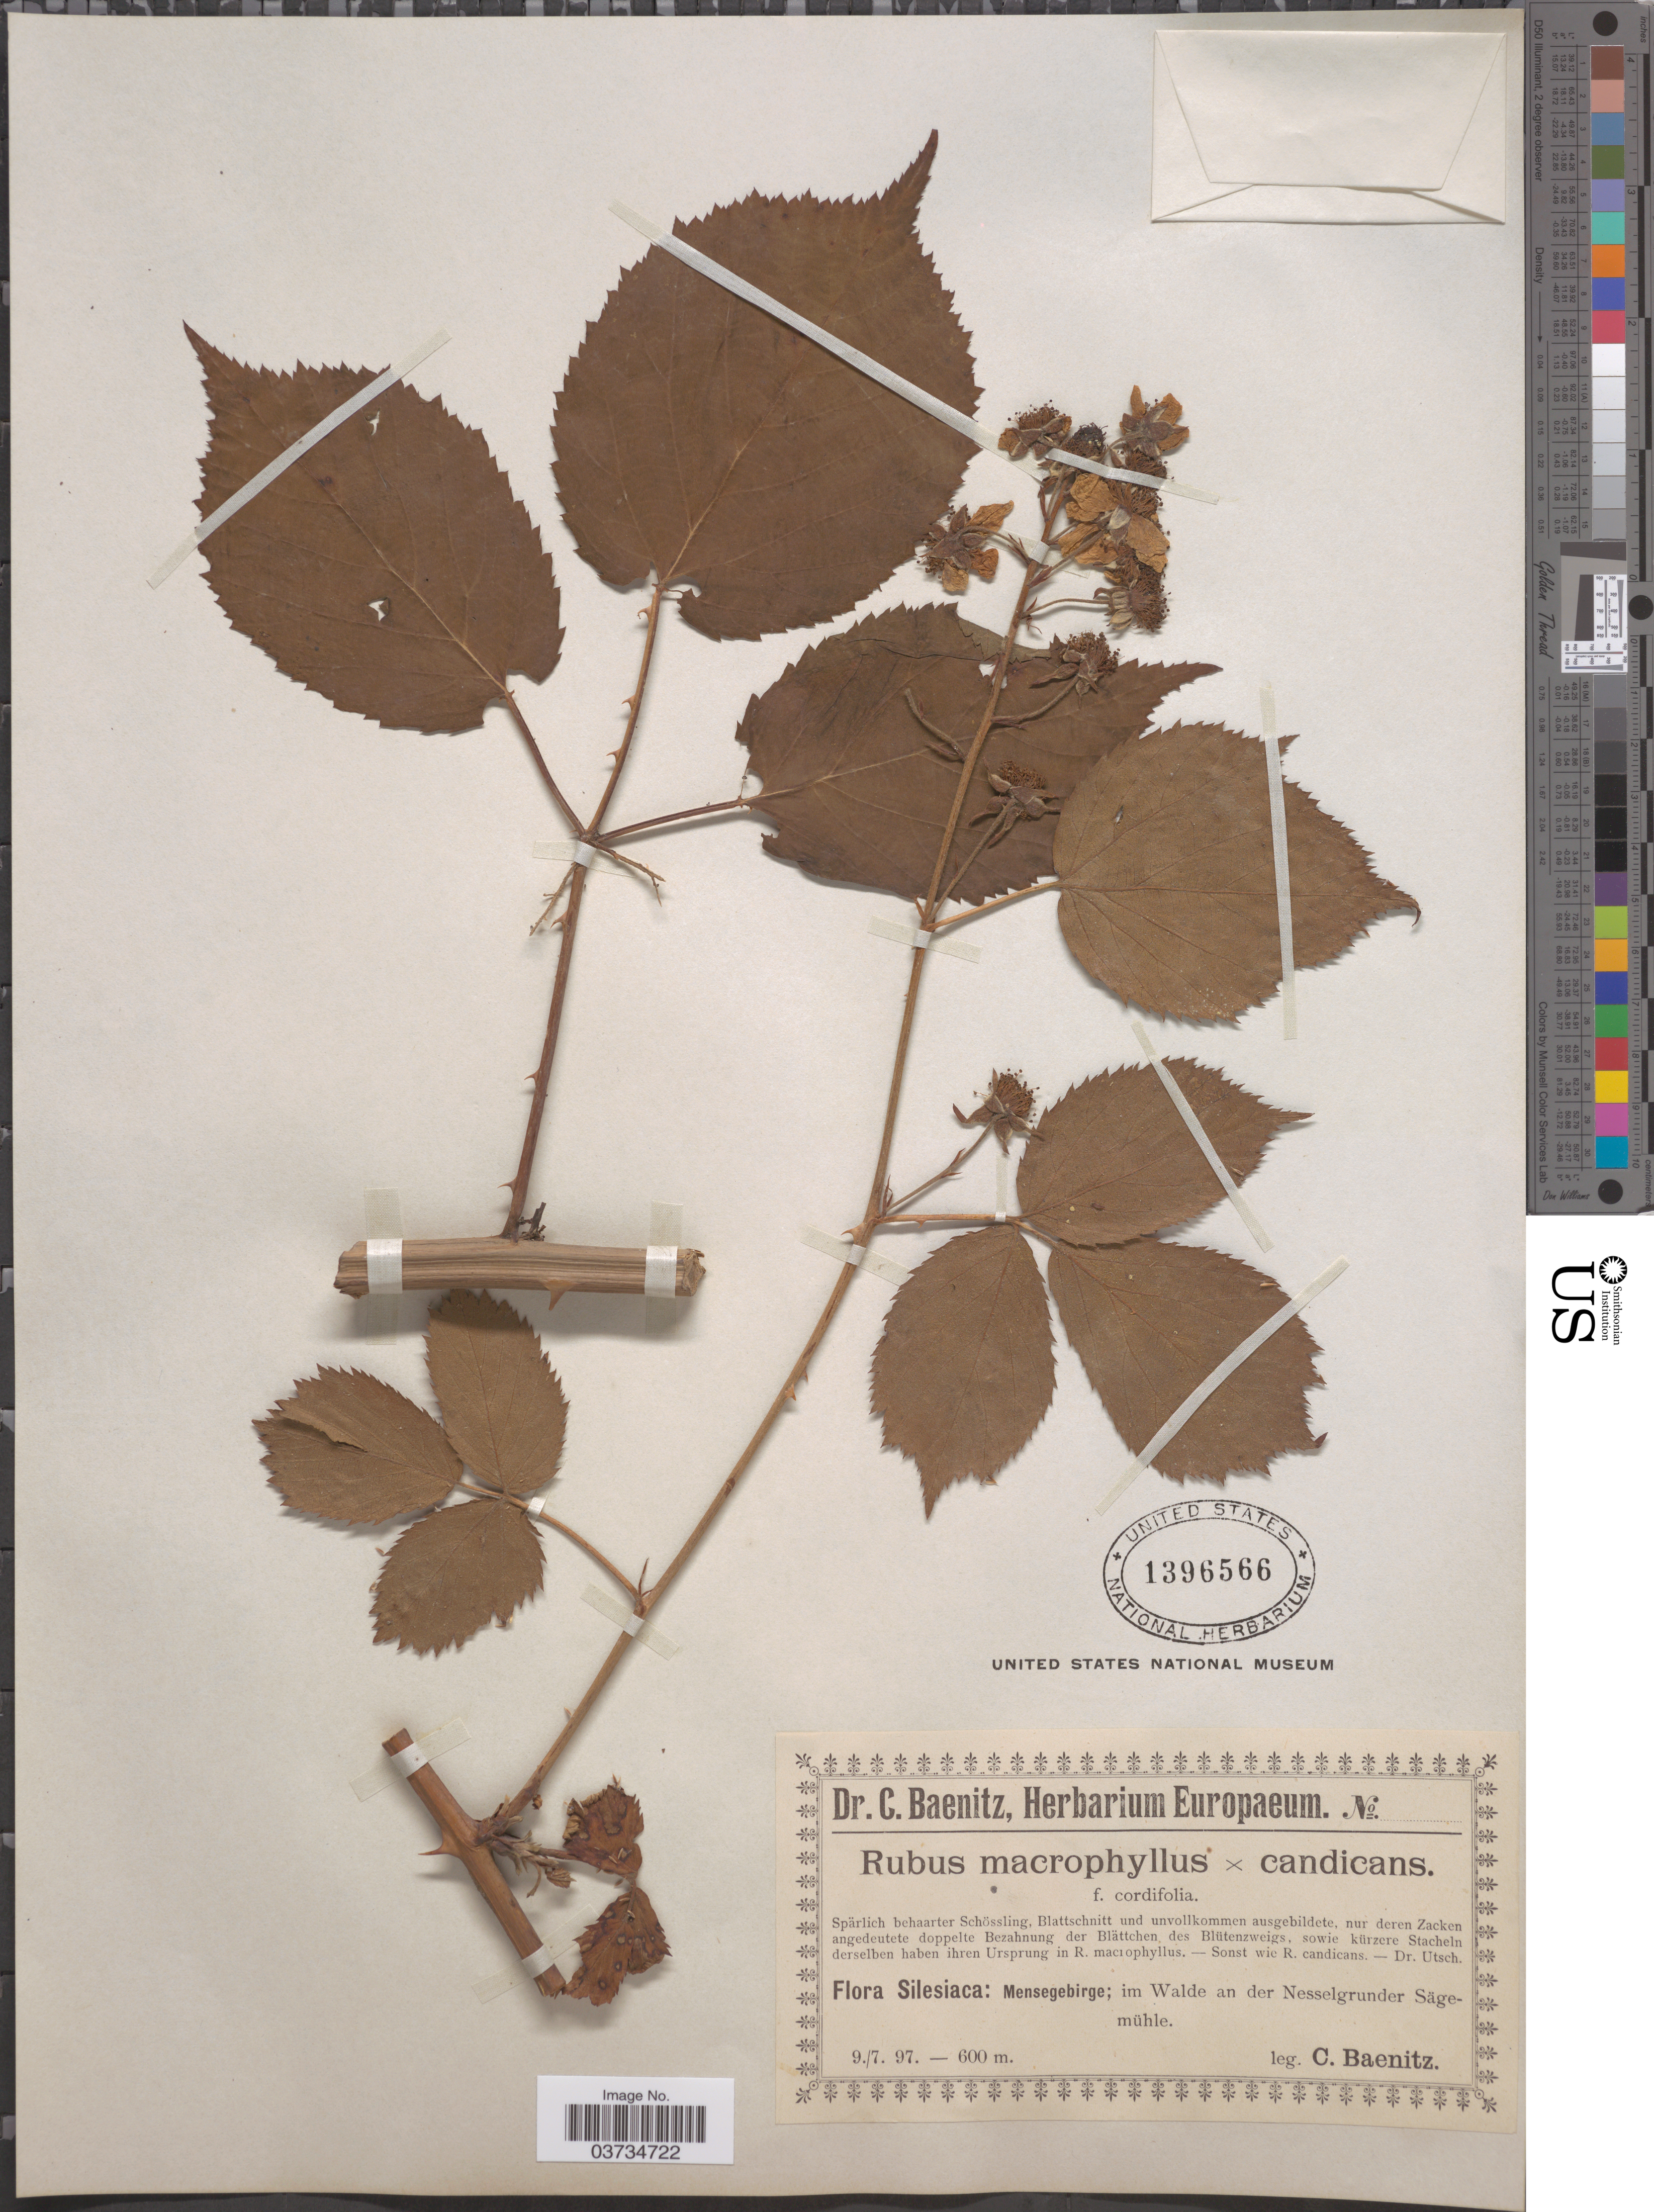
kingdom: Plantae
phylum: Tracheophyta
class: Magnoliopsida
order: Rosales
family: Rosaceae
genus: Rubus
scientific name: Rubus macrophyllus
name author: Weihe & Nees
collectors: C. G. Baenitz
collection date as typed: Transcribed d/m/y: 9/7/97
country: Poland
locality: Silesiaca: Mensegebirge; im Walde an der Nesselgrunder Sägemühle.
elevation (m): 600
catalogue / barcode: US 1396566